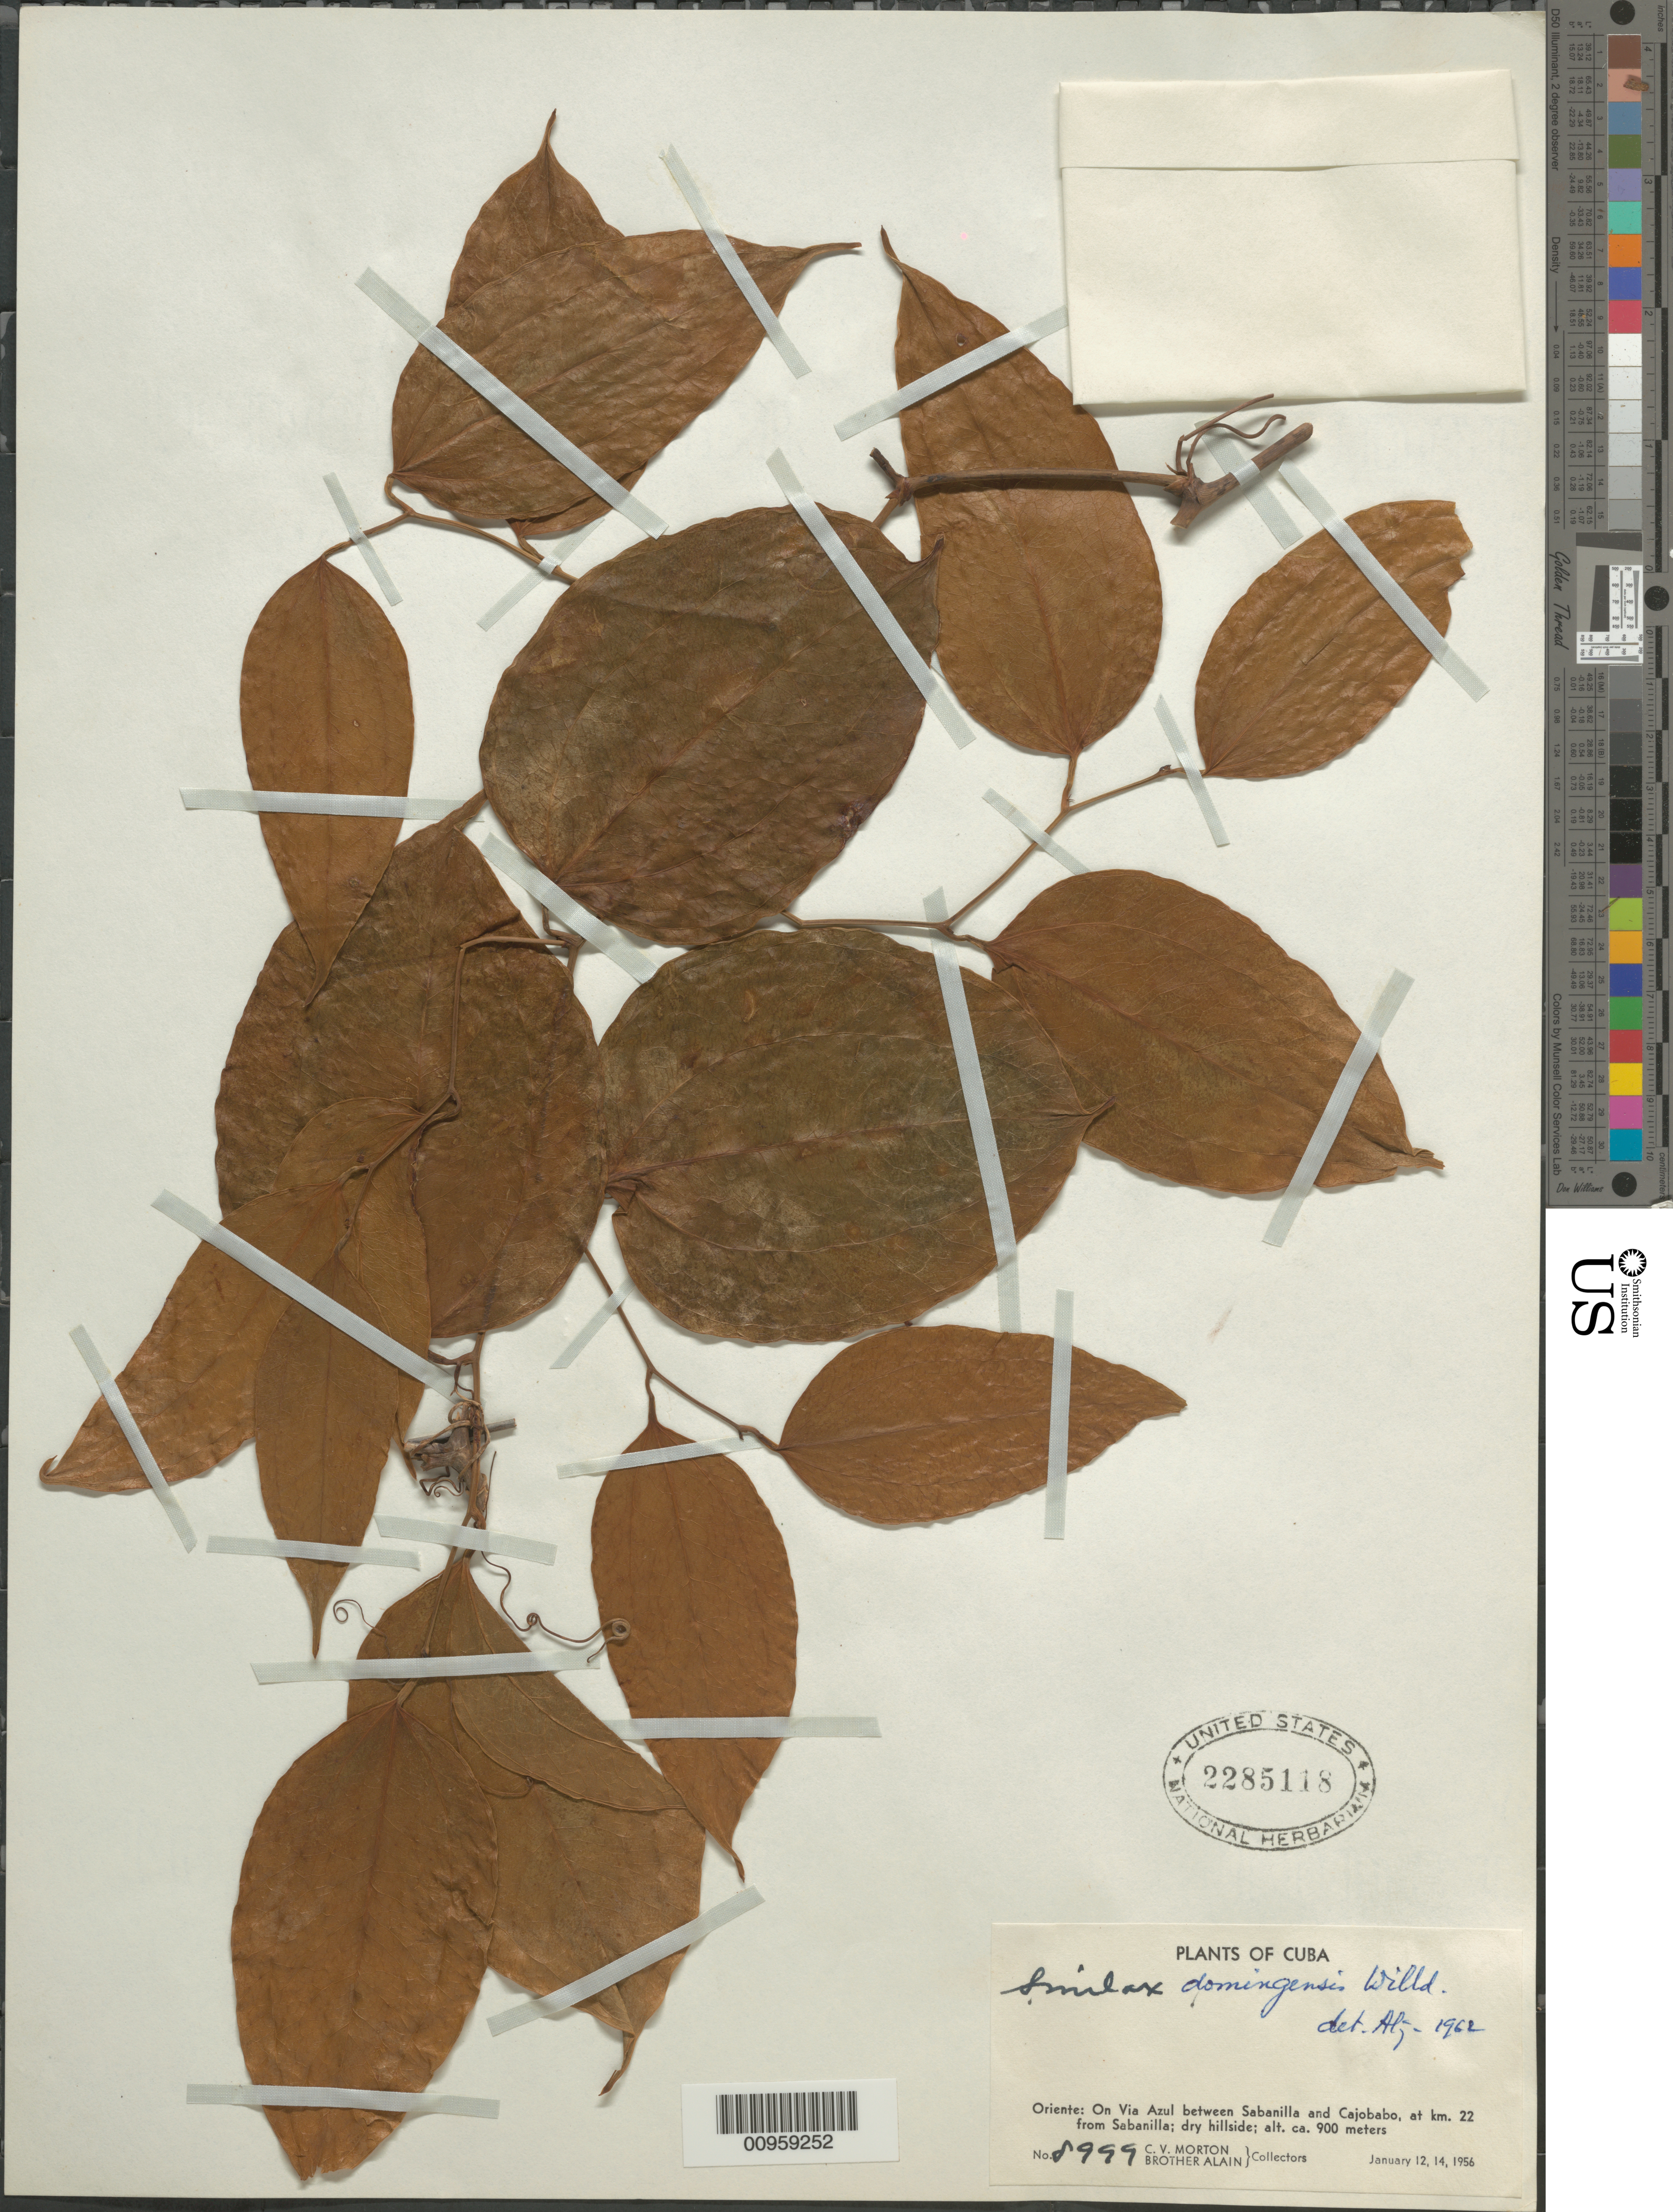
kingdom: Plantae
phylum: Tracheophyta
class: Liliopsida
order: Liliales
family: Smilacaceae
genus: Smilax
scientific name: Smilax domingensis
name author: Willd.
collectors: C. V. Morton & A. H. Liogier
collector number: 8999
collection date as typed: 12 Jan 1956 to 14 Han 1956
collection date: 1956-01-12/1956-01-14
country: Cuba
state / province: Oriente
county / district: Dry forest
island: Cuba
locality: On Via Azul between Sabanilla and Cajobabo, at km 22 from Sabanilla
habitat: Dry hillside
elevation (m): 900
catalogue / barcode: US 2285118